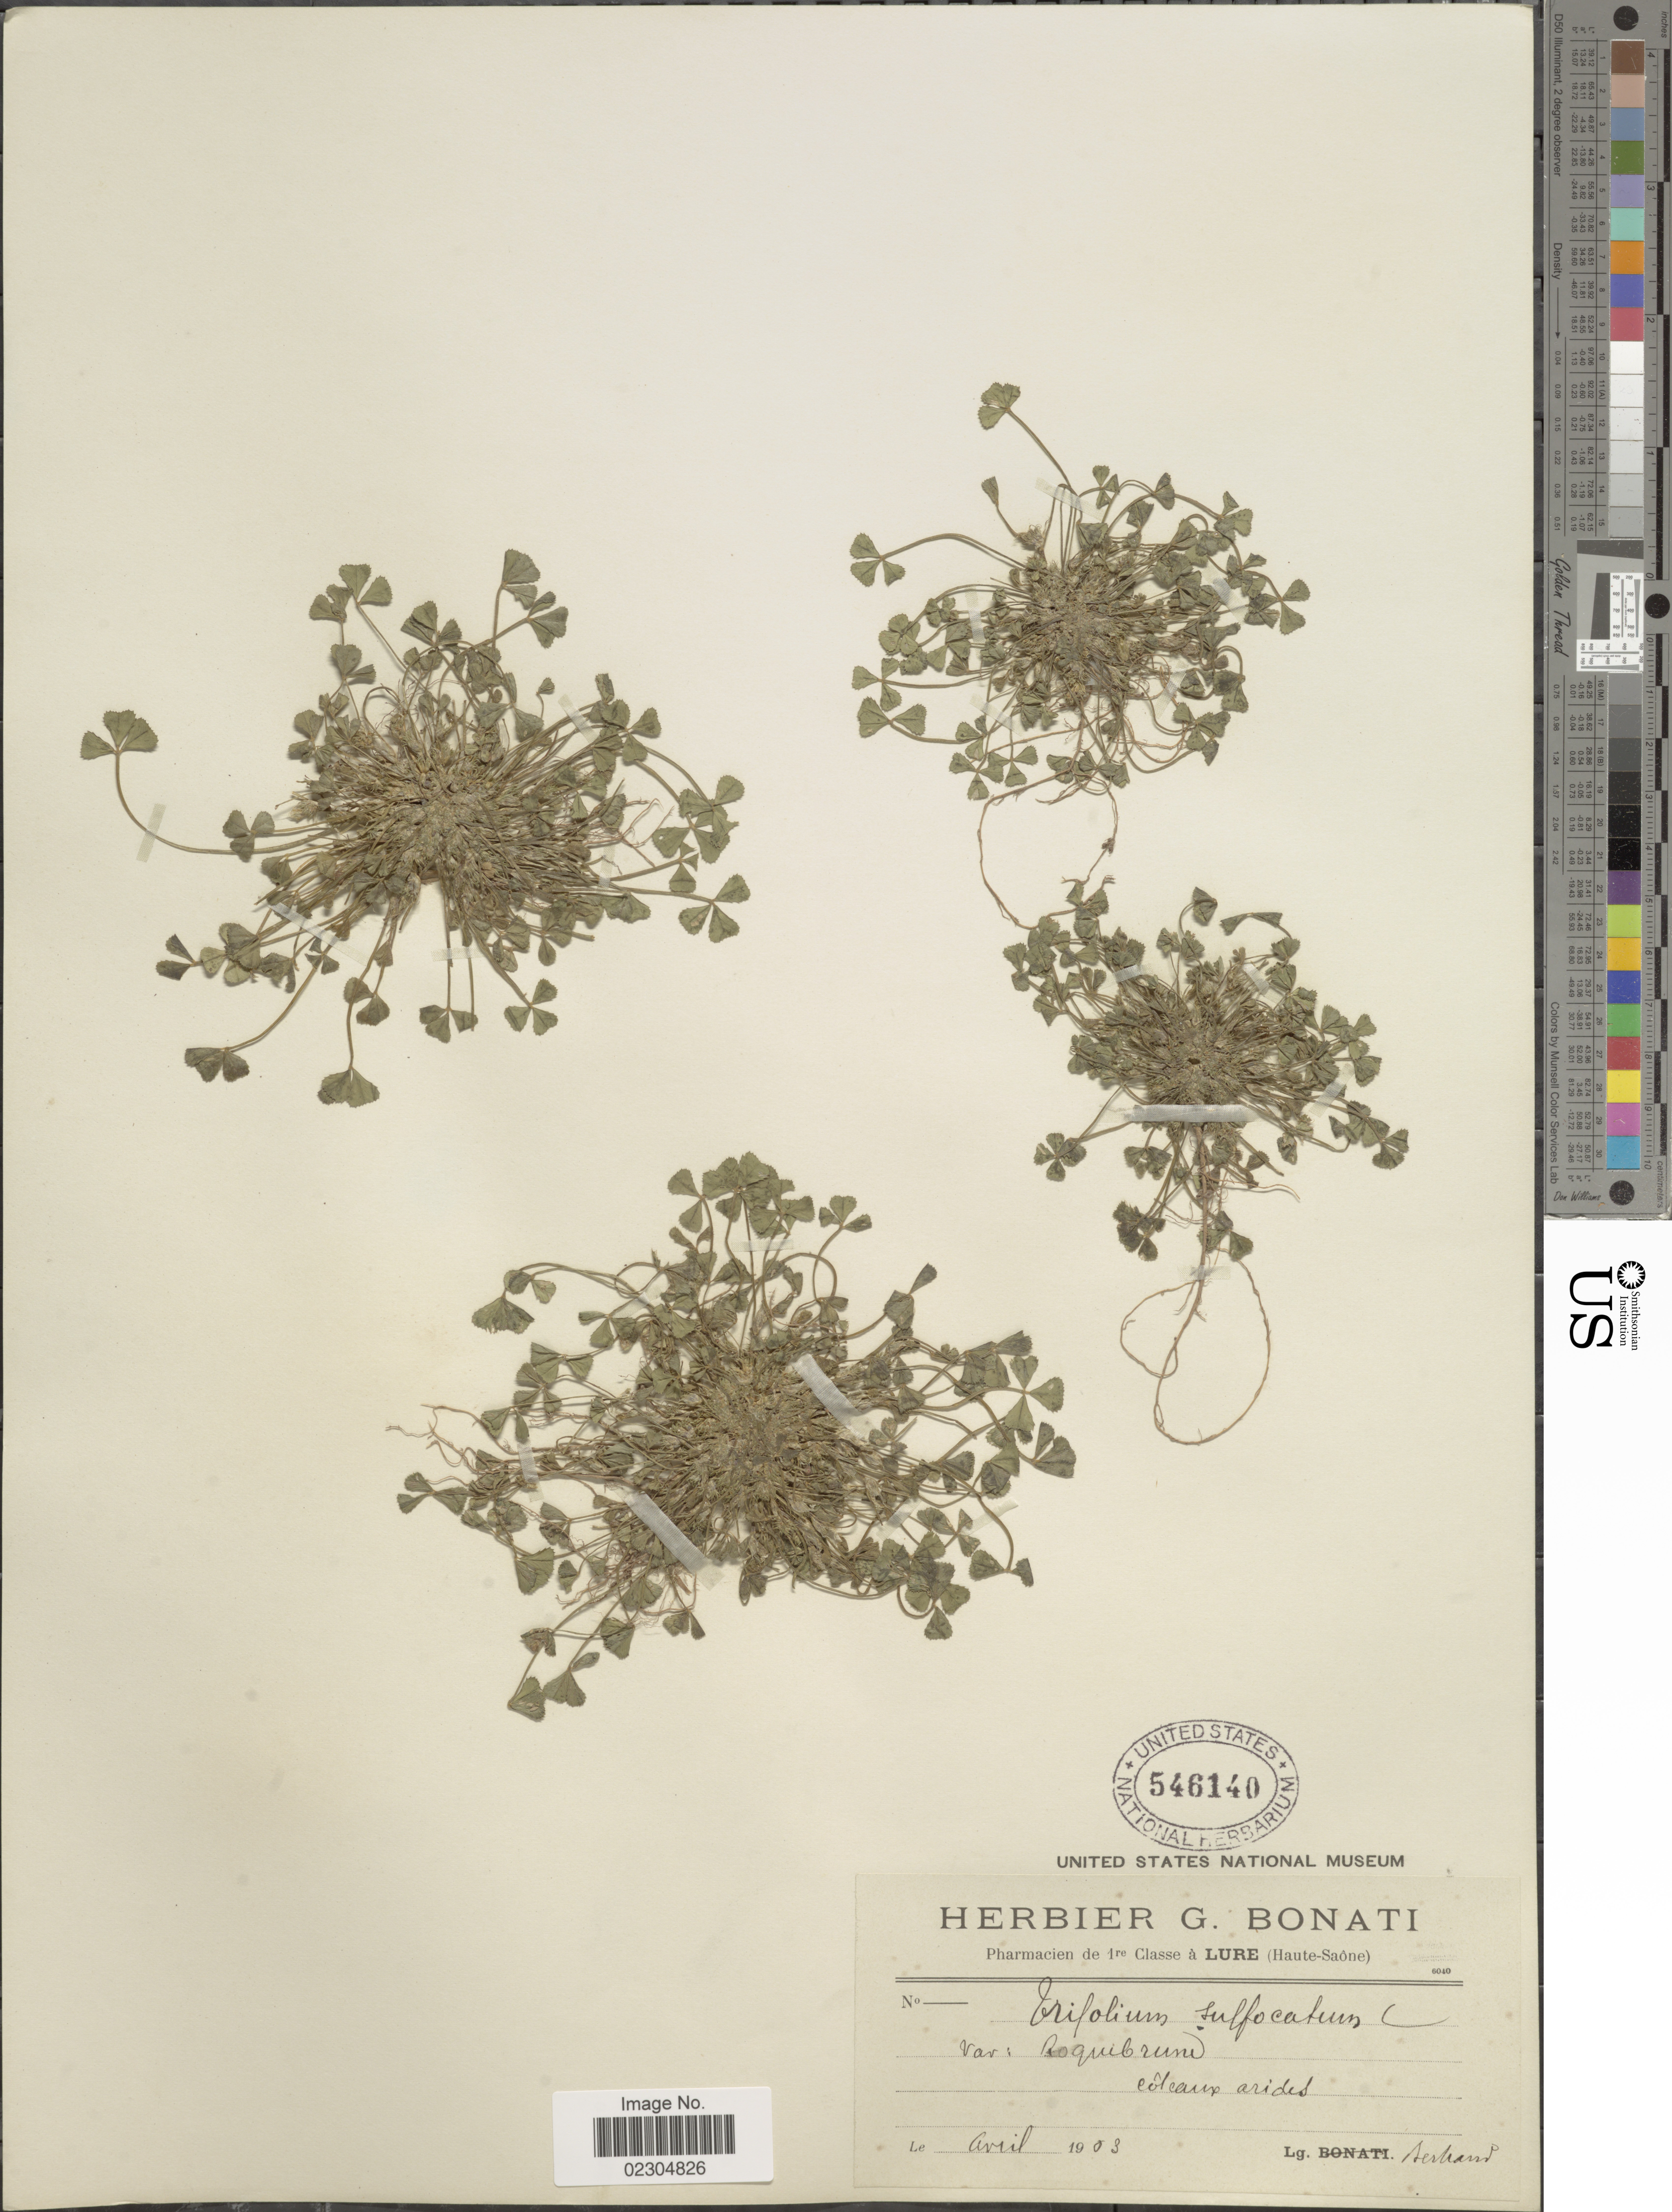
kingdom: Plantae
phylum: Tracheophyta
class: Magnoliopsida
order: Fabales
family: Fabaceae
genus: Trifolium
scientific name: Trifolium suffocatum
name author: L.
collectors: Bertrand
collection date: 1903-04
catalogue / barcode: US 546140